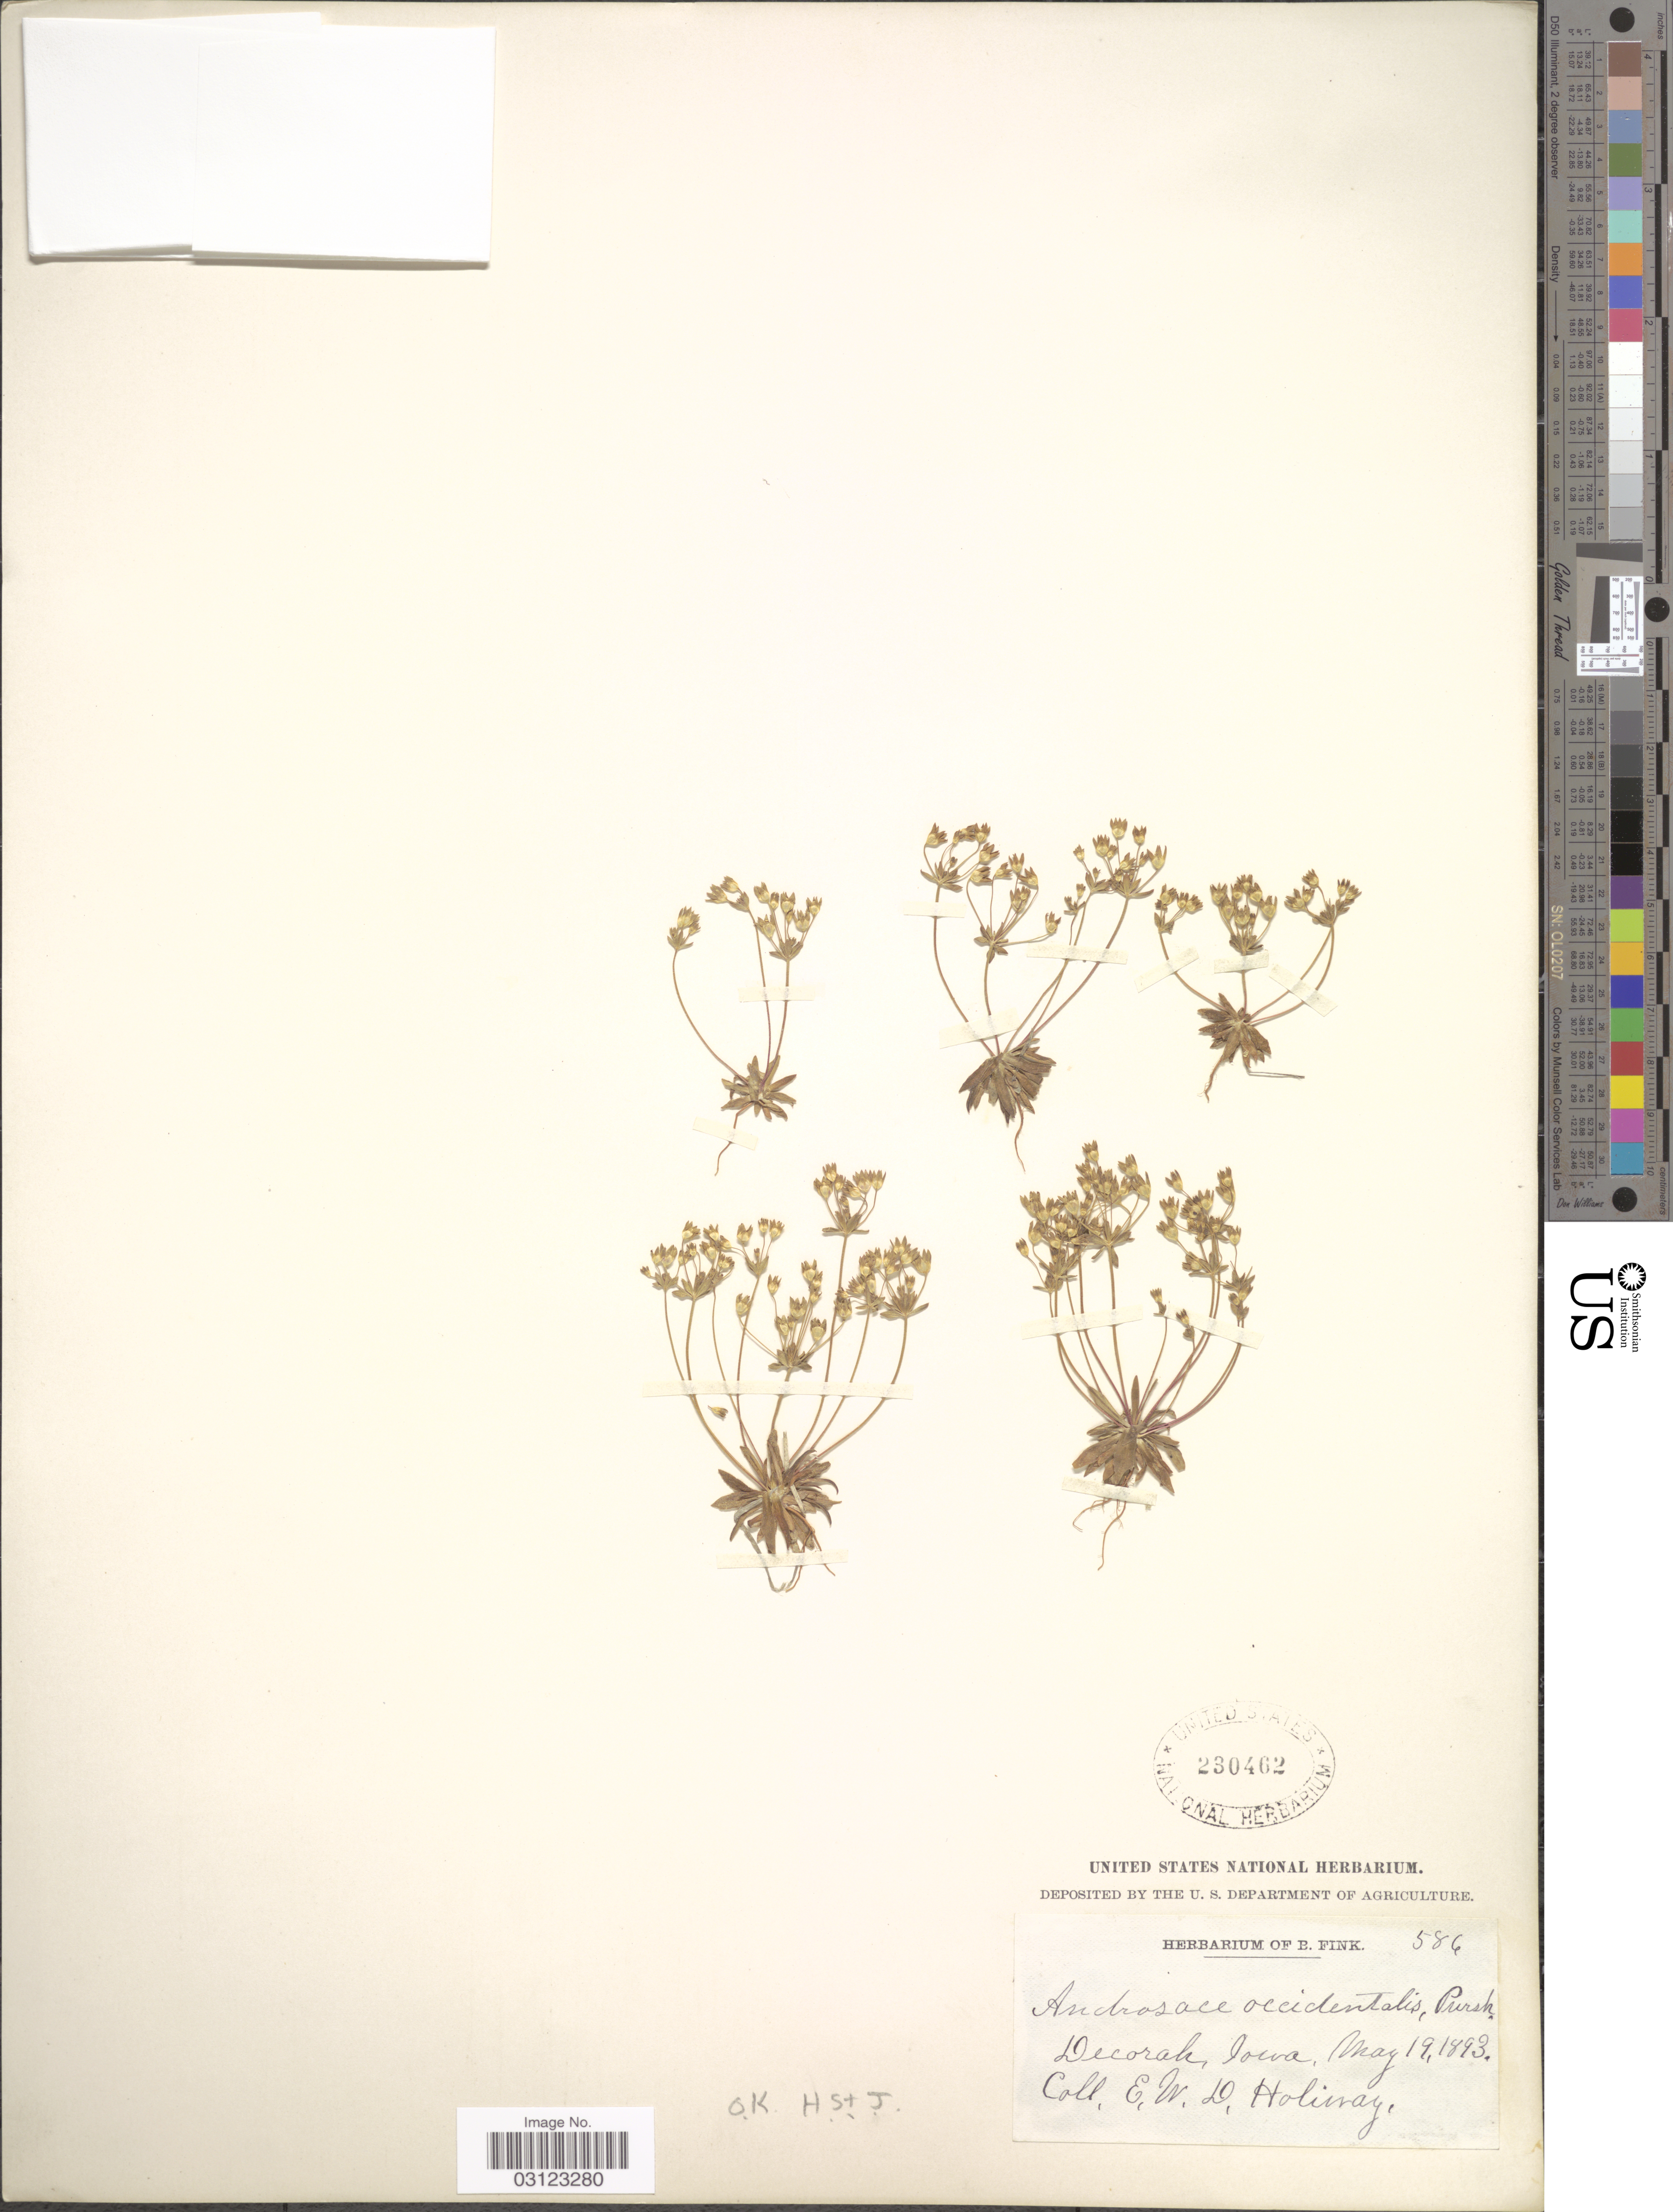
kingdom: Plantae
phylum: Tracheophyta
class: Magnoliopsida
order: Ericales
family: Primulaceae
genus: Androsace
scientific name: Androsace occidentalis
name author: (Pursh) Pursh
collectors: E. W. D. Holway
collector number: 586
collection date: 1893-05-19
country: United States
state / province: Iowa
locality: Decorah.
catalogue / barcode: US 230462